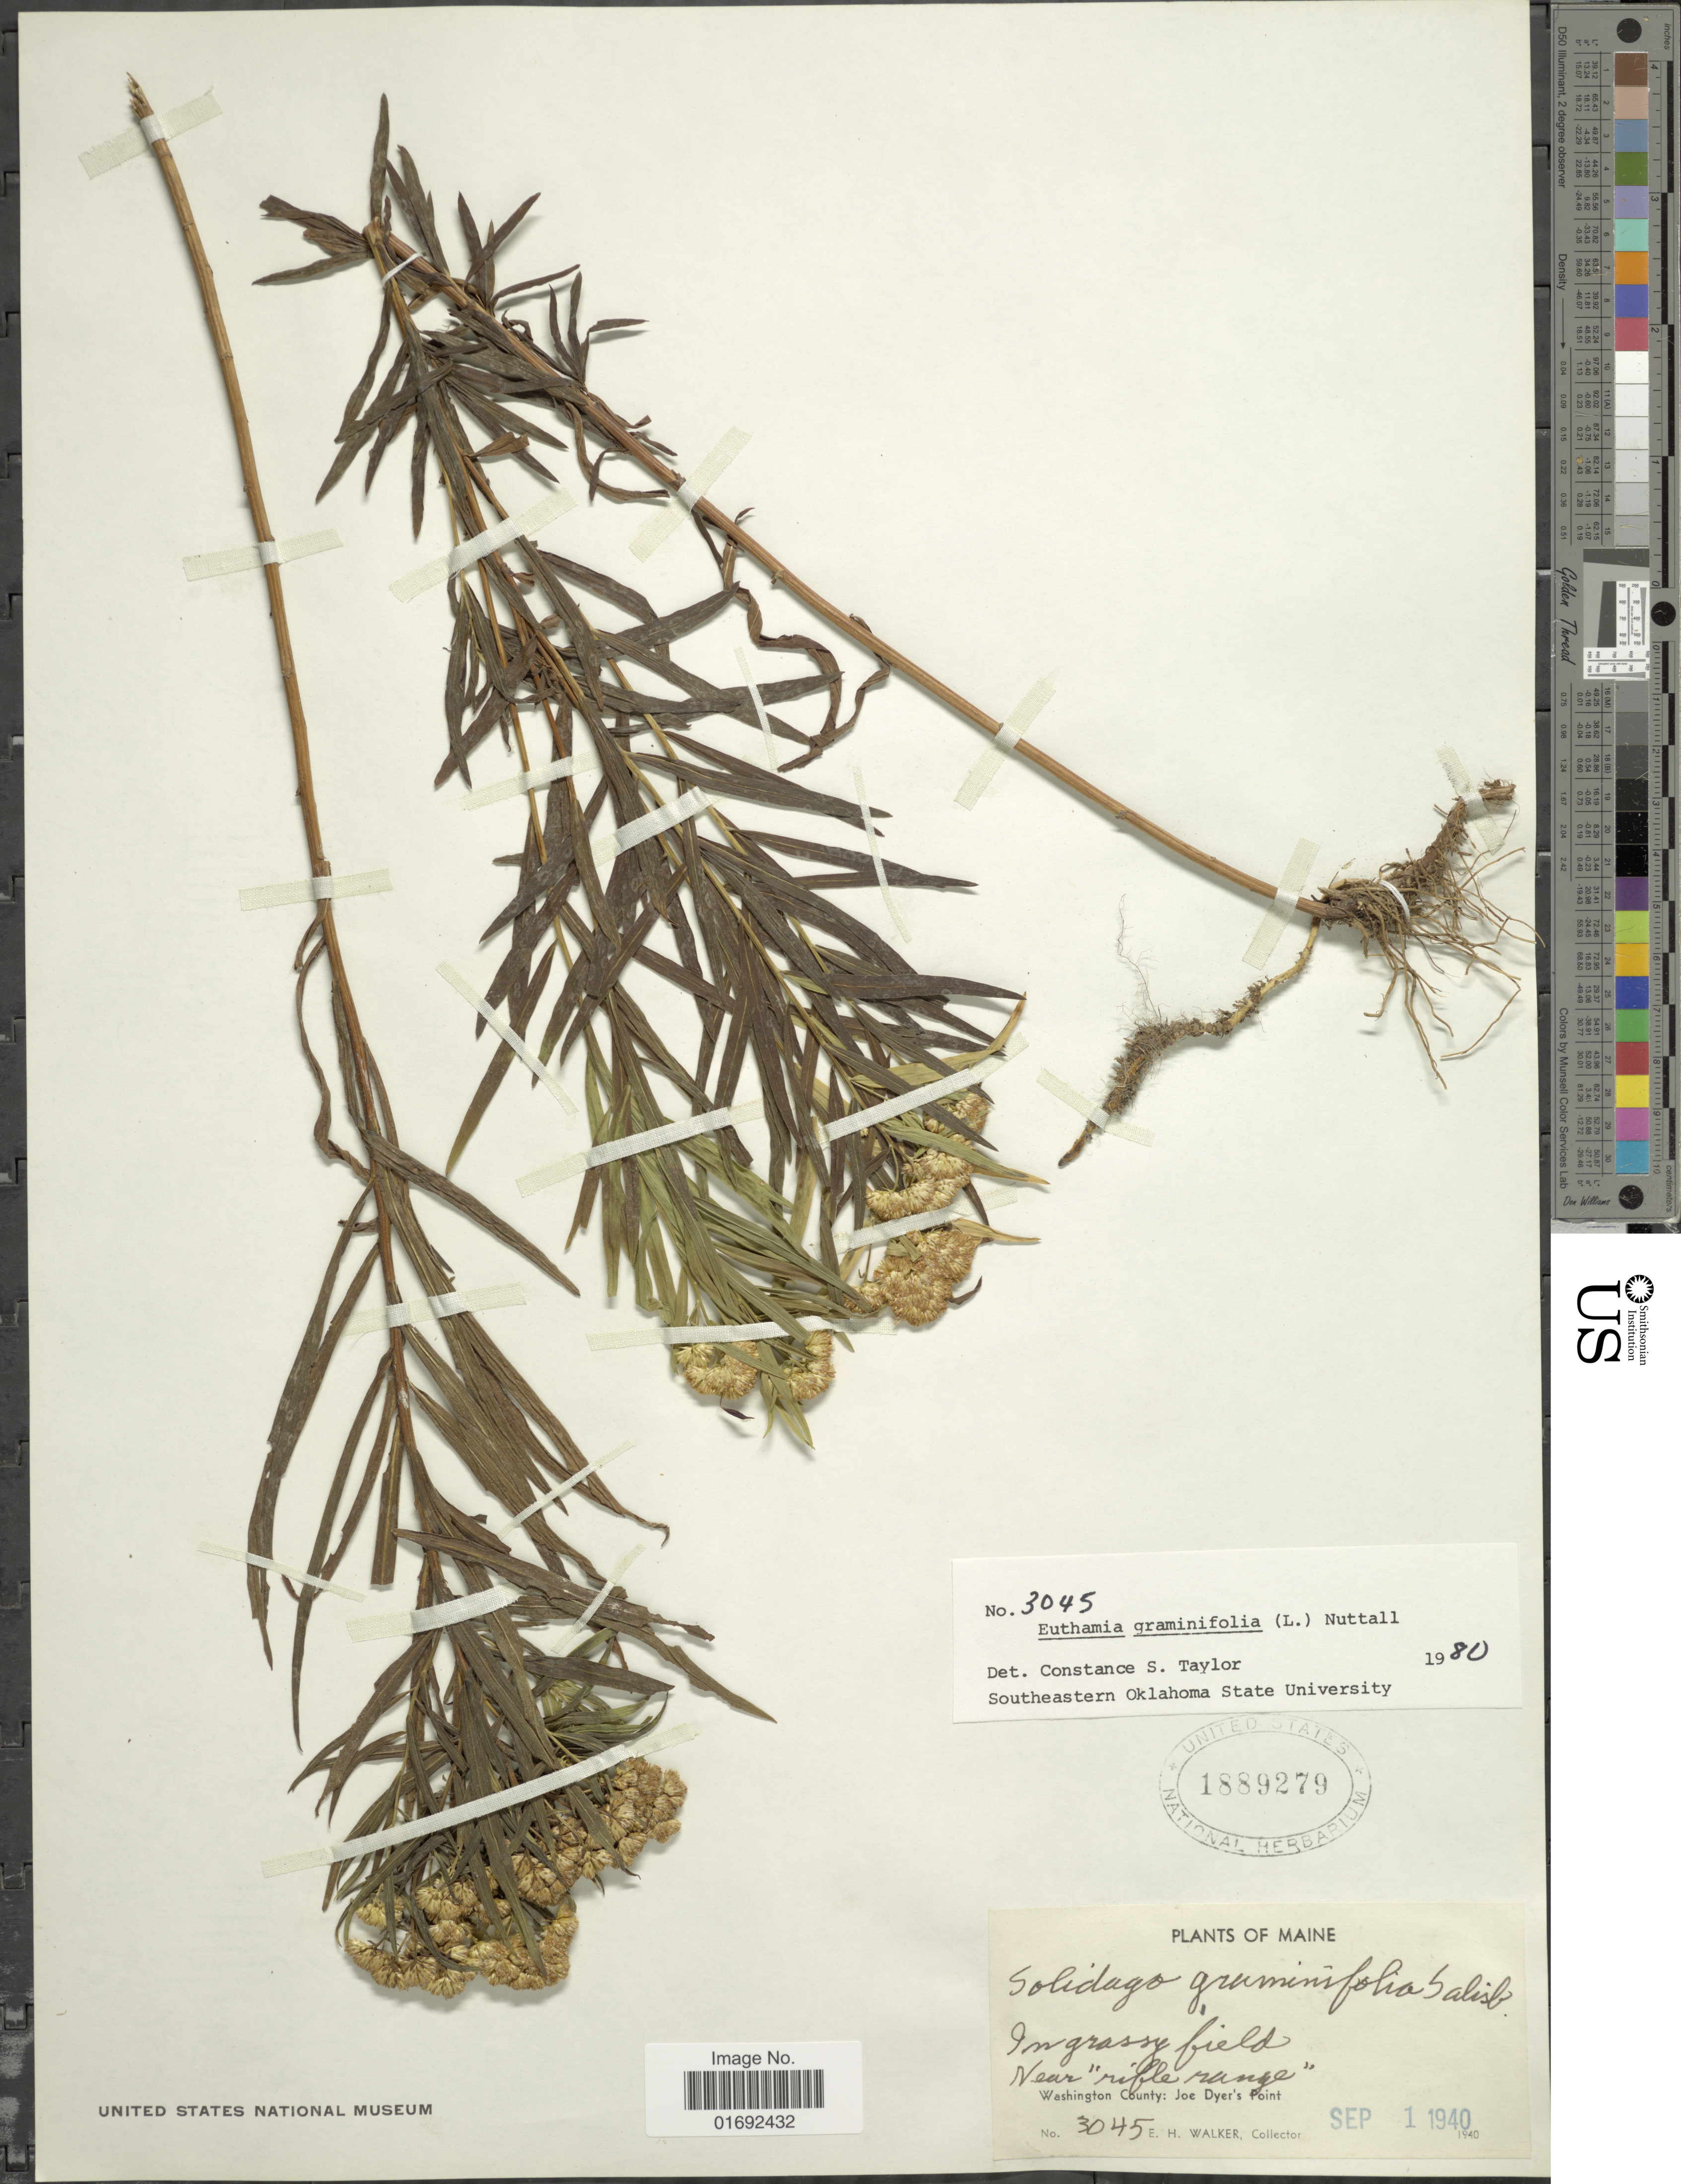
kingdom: Plantae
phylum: Tracheophyta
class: Magnoliopsida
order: Asterales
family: Asteraceae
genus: Euthamia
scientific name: Euthamia graminifolia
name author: (L.) Nutt.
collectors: E. H. Walker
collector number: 3045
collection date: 1940-09-01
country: United States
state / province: Maine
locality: Near rifle range, Washington County, Joe Dyer's Point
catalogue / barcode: US 1889279